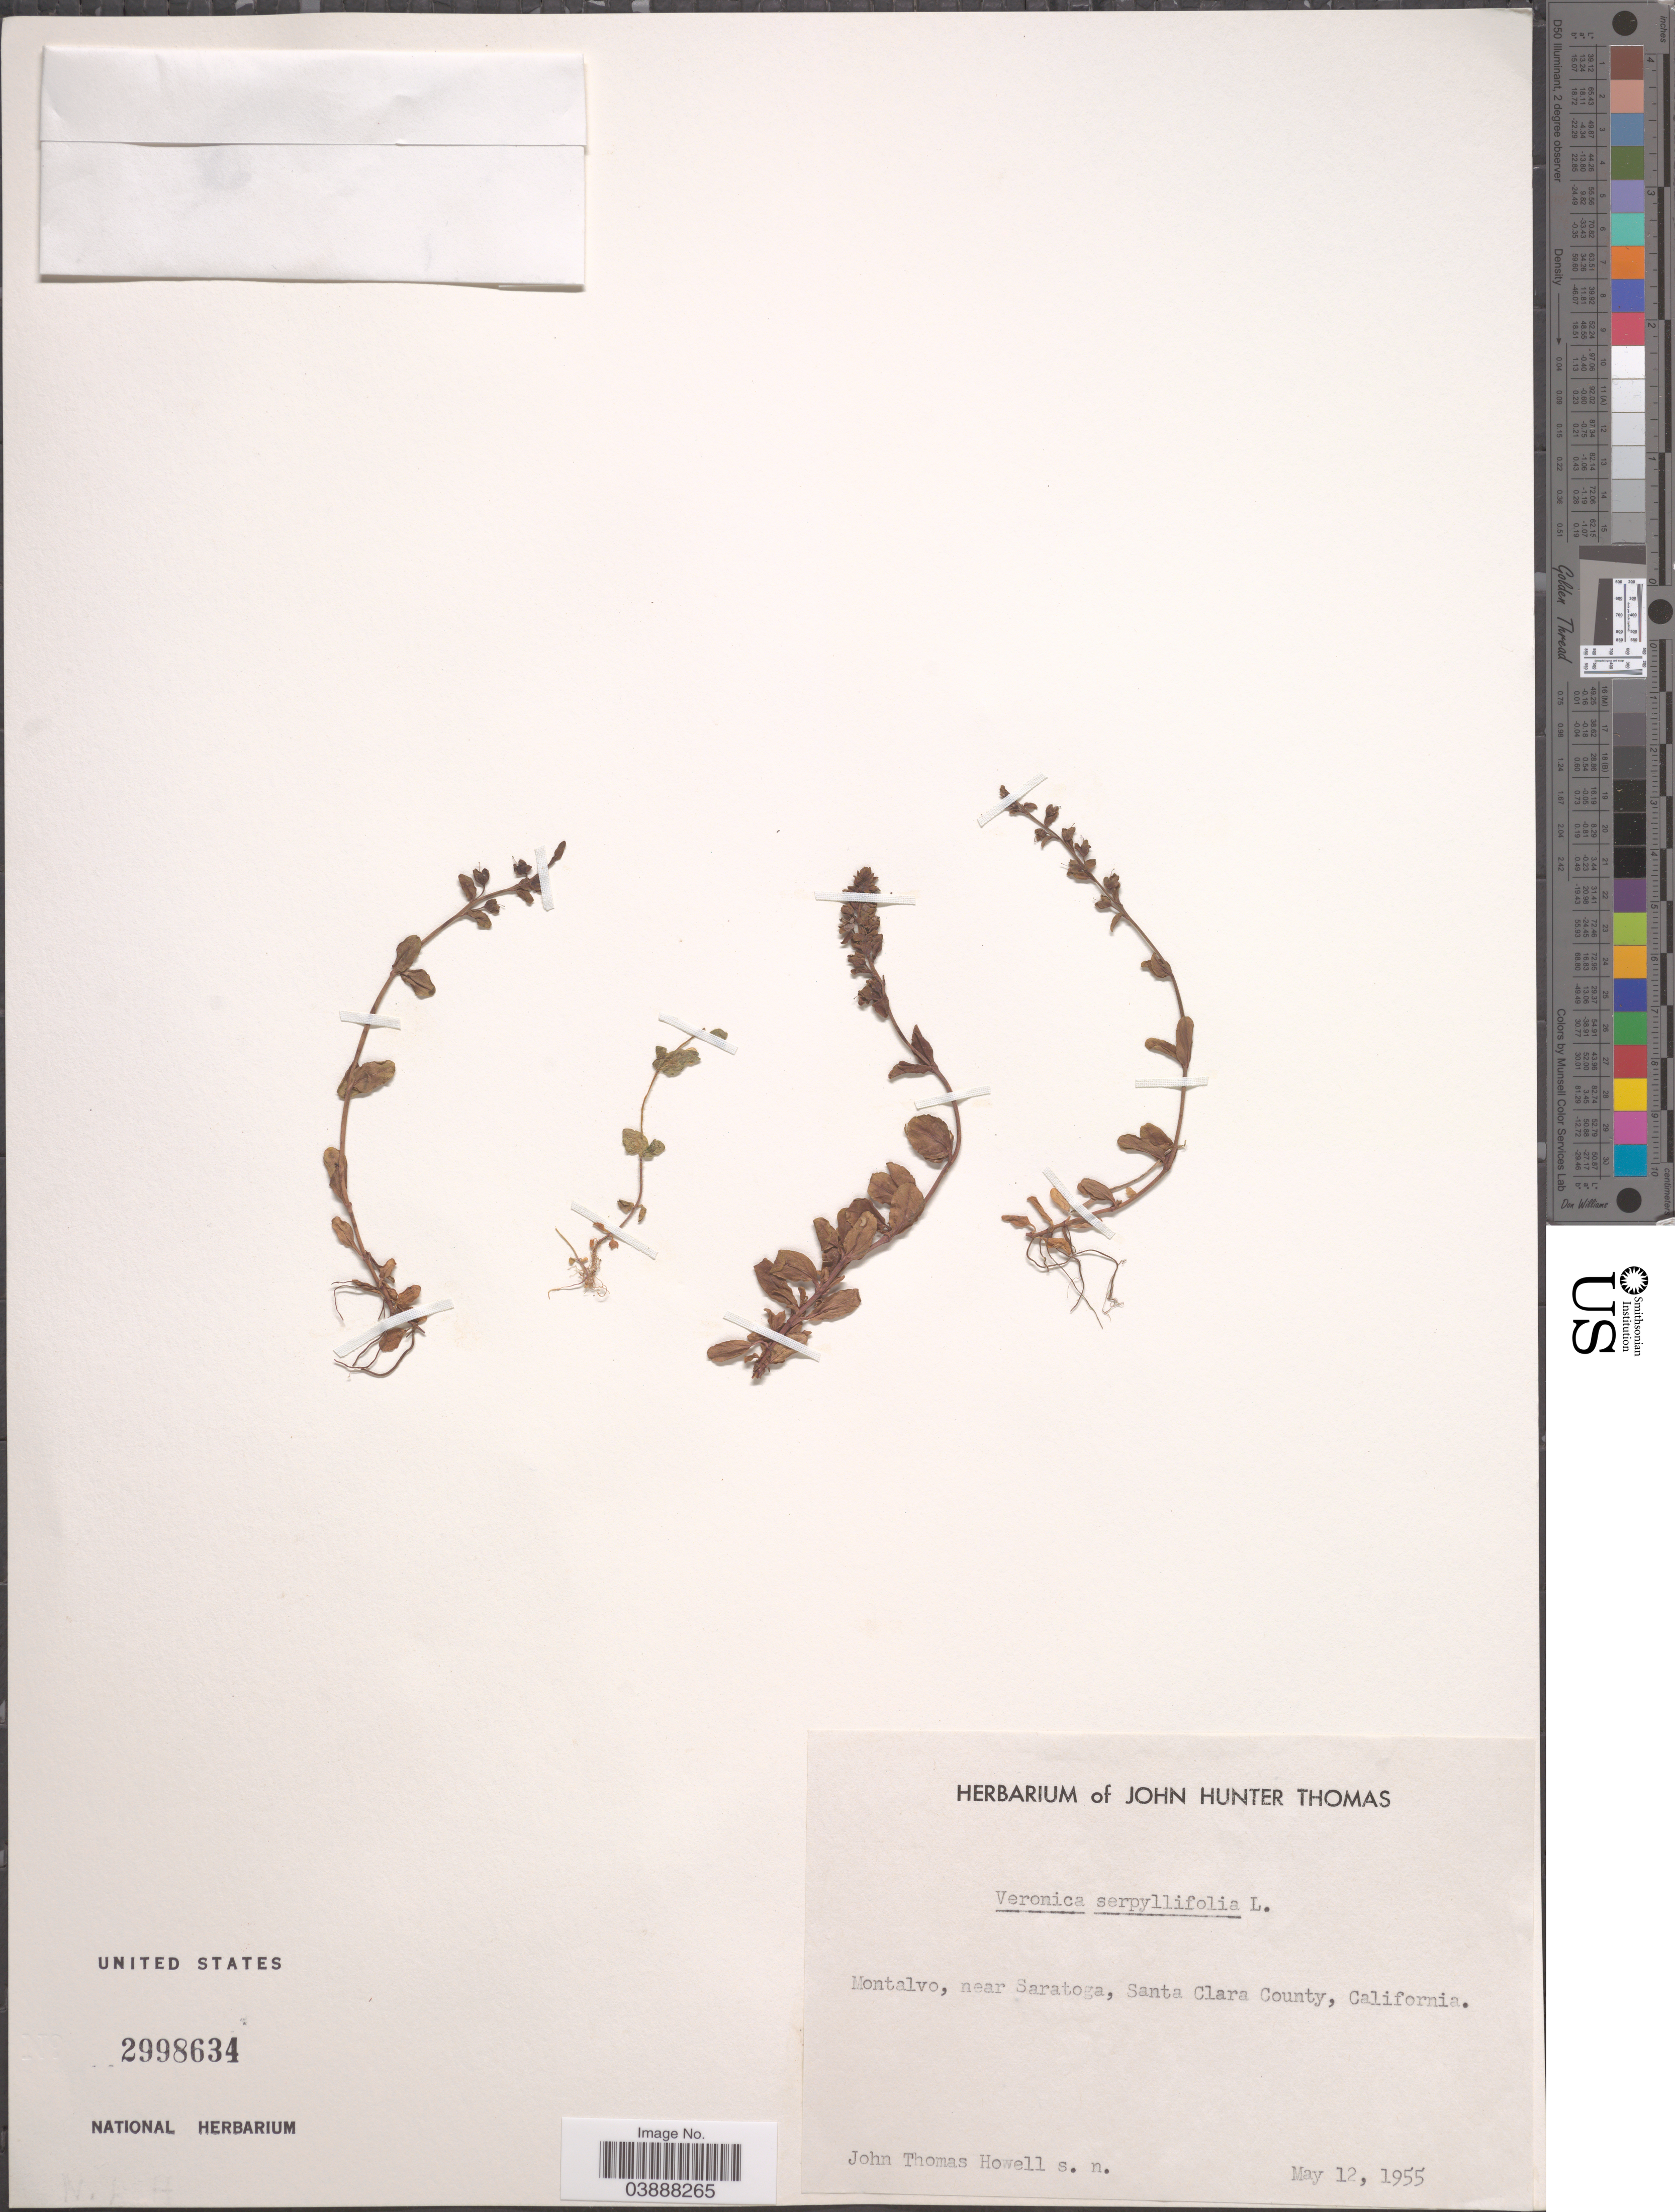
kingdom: Plantae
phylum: Tracheophyta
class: Magnoliopsida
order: Lamiales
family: Plantaginaceae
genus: Veronica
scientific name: Veronica serpyllifolia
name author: L.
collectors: J. T. Howell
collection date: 1955-05-12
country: United States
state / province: California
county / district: Santa Clara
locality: Montalvo, near Saratoga, Santa Clara County.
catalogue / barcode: US 2998634